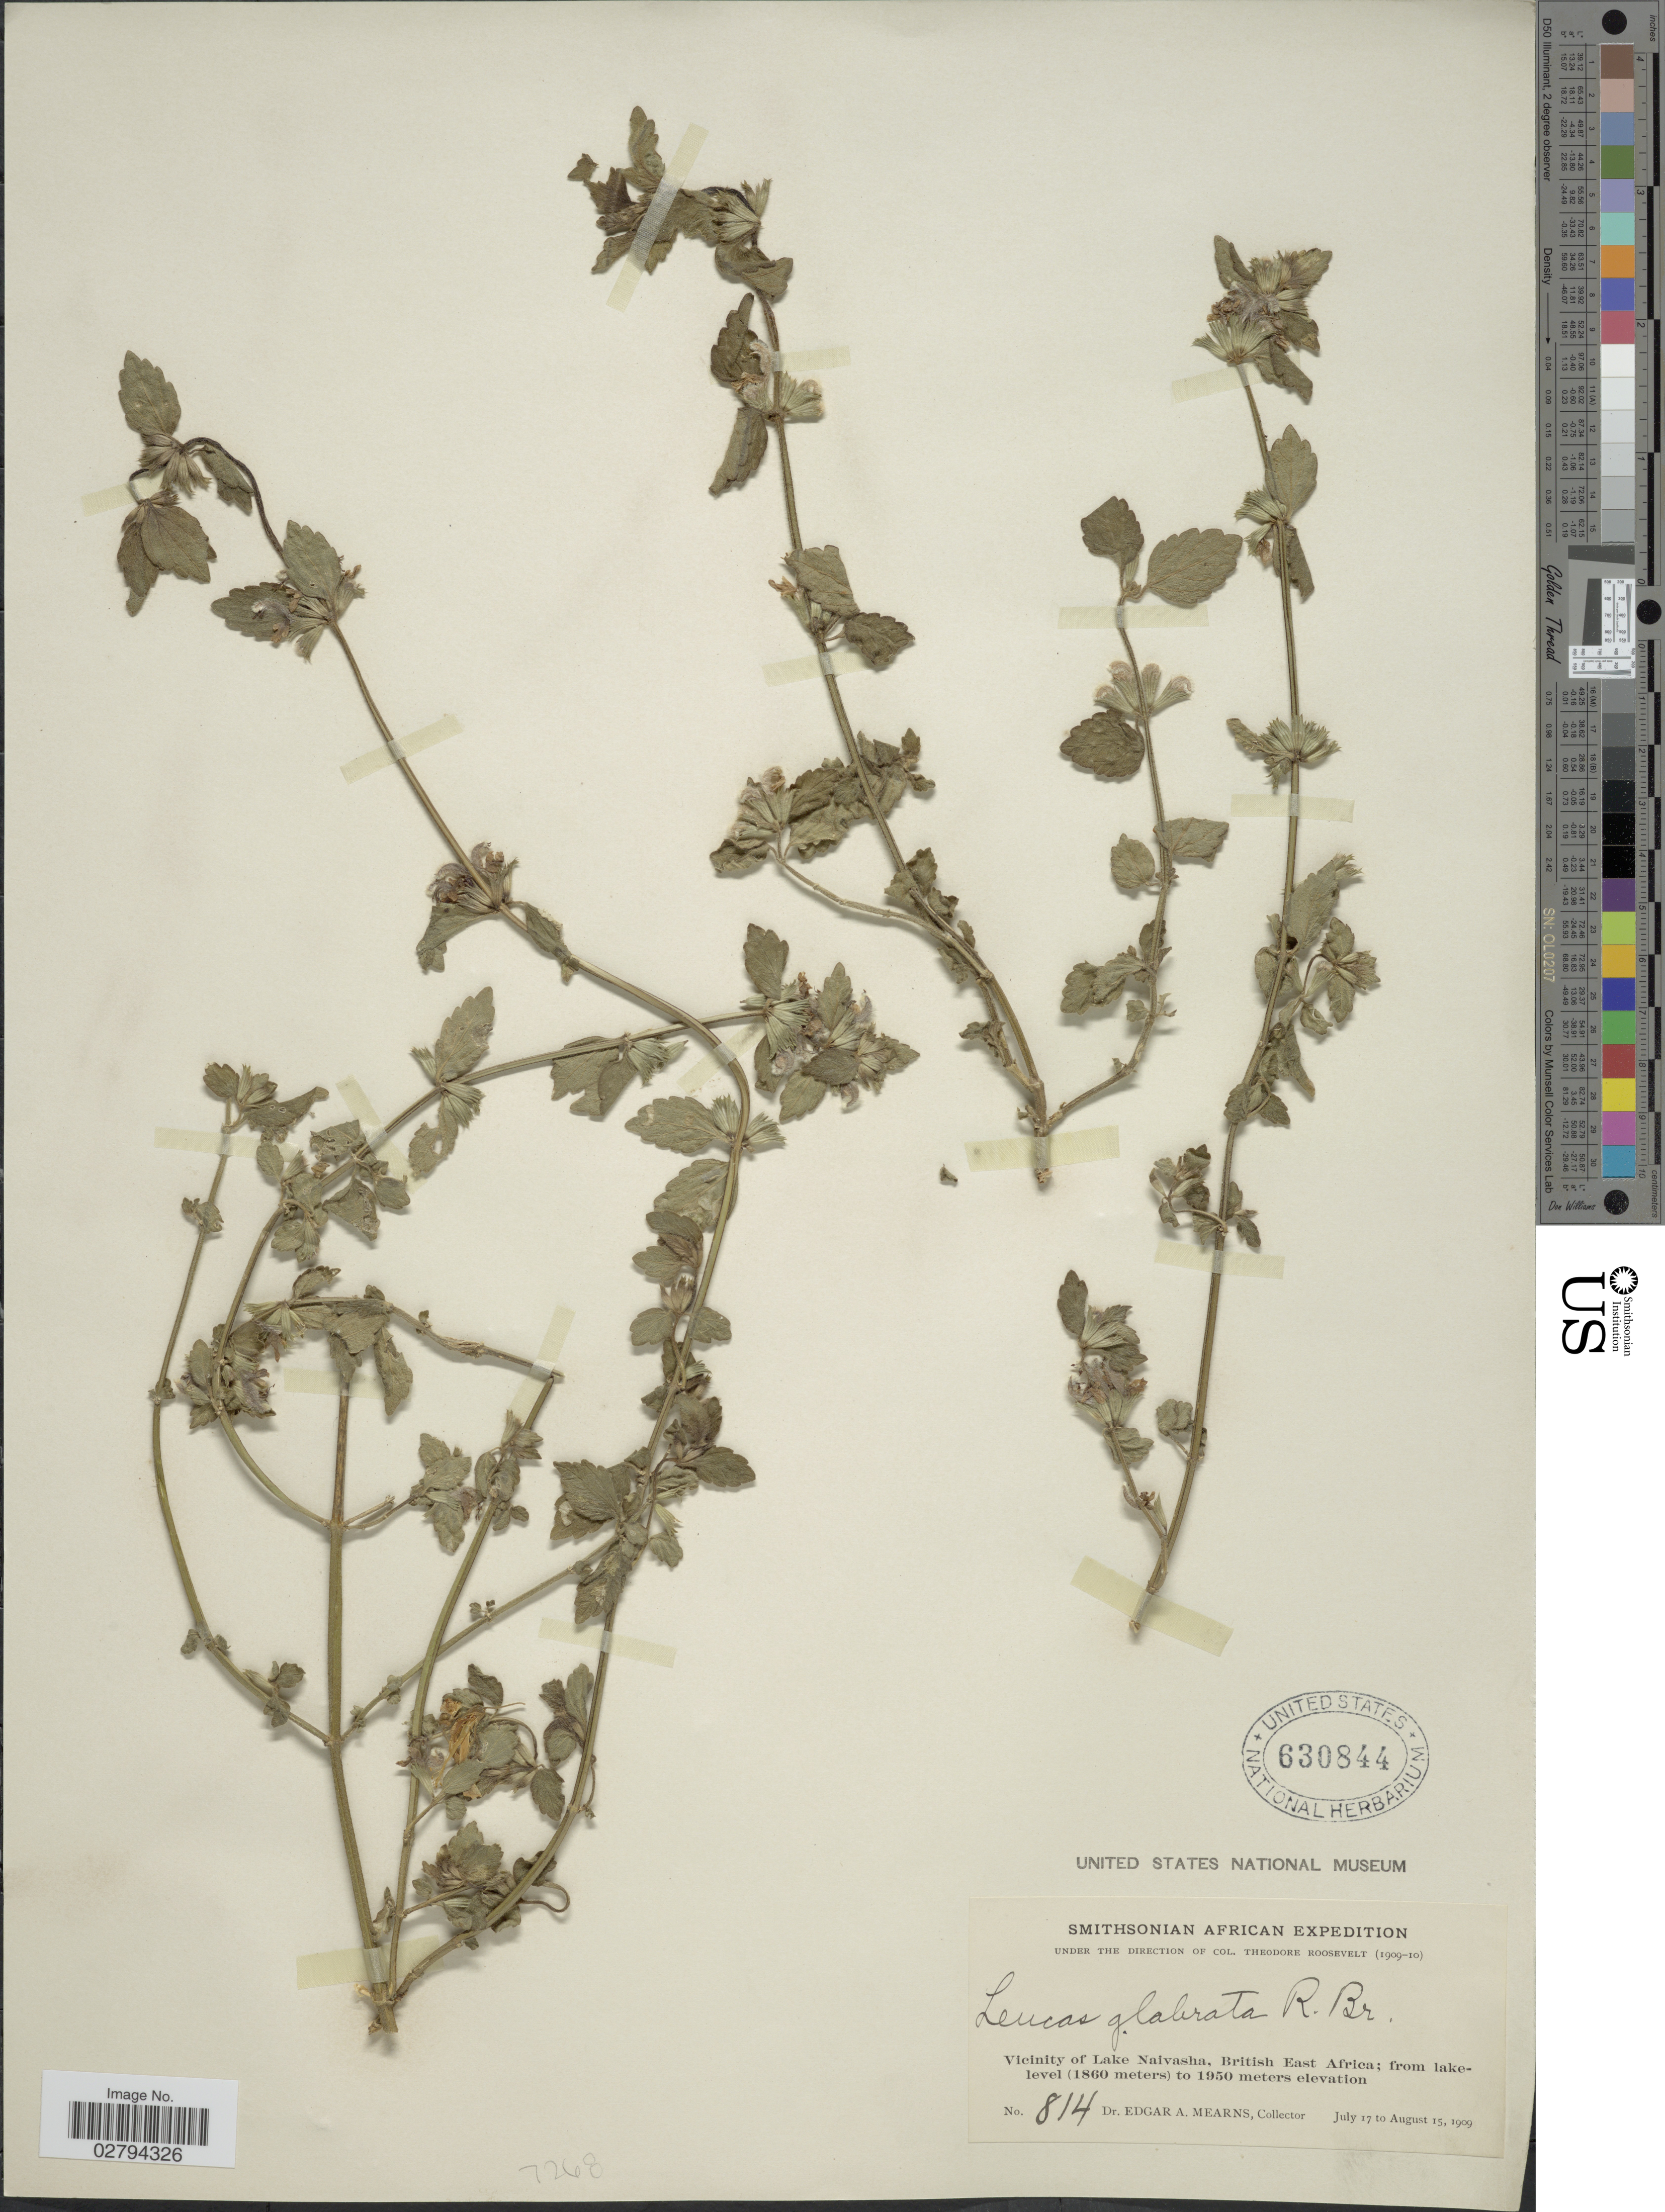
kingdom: Plantae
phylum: Tracheophyta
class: Magnoliopsida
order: Lamiales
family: Lamiaceae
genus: Leucas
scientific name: Leucas glabrata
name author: (Vahl) Sm.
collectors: E. A. Mearns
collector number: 814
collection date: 1909-07-17/1909-08-15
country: Kenya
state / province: Nakuru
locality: Vicinity of Lake Naivasha, British East Africa; from lake-level.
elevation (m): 1860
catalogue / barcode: US 630844